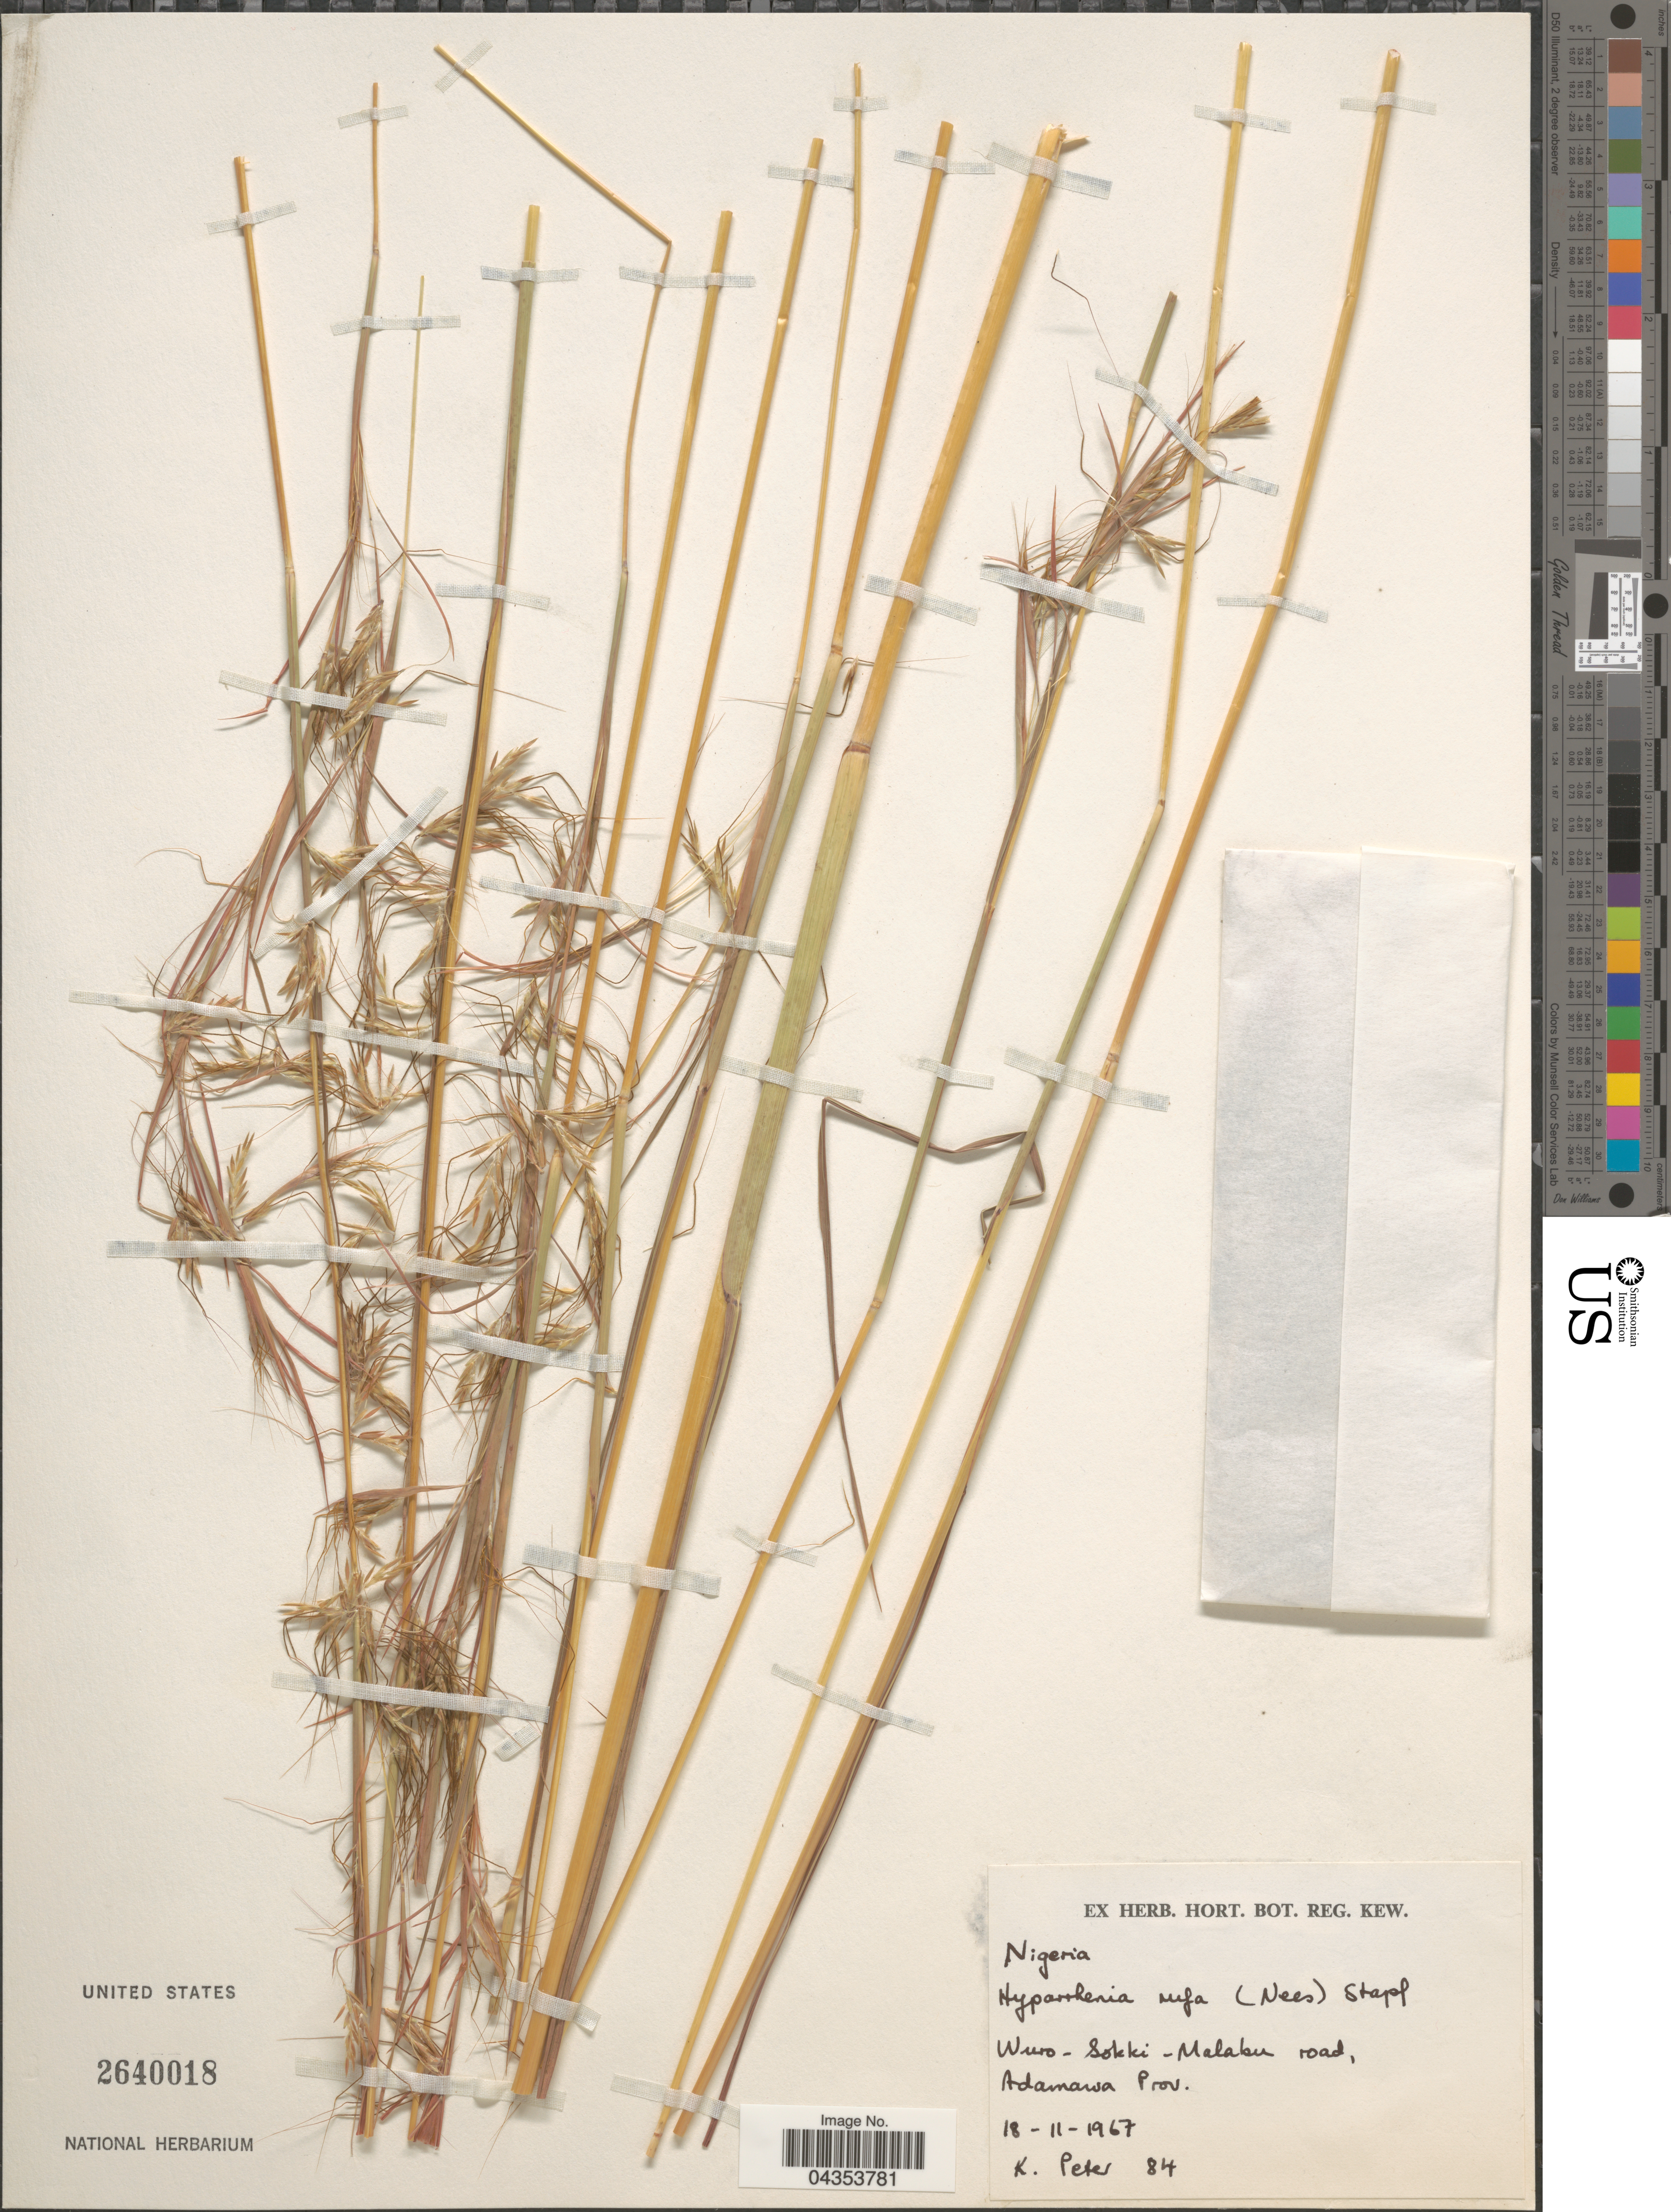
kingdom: Plantae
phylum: Tracheophyta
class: Liliopsida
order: Poales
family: Poaceae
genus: Hyparrhenia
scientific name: Hyparrhenia rufa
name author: (Nees) Stapf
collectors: K. Peter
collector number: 84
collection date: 1967-11-18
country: Cameroon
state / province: Adamawa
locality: Wuro - Sokki - Malabu road, Adamawa Prov.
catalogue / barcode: US 2640018